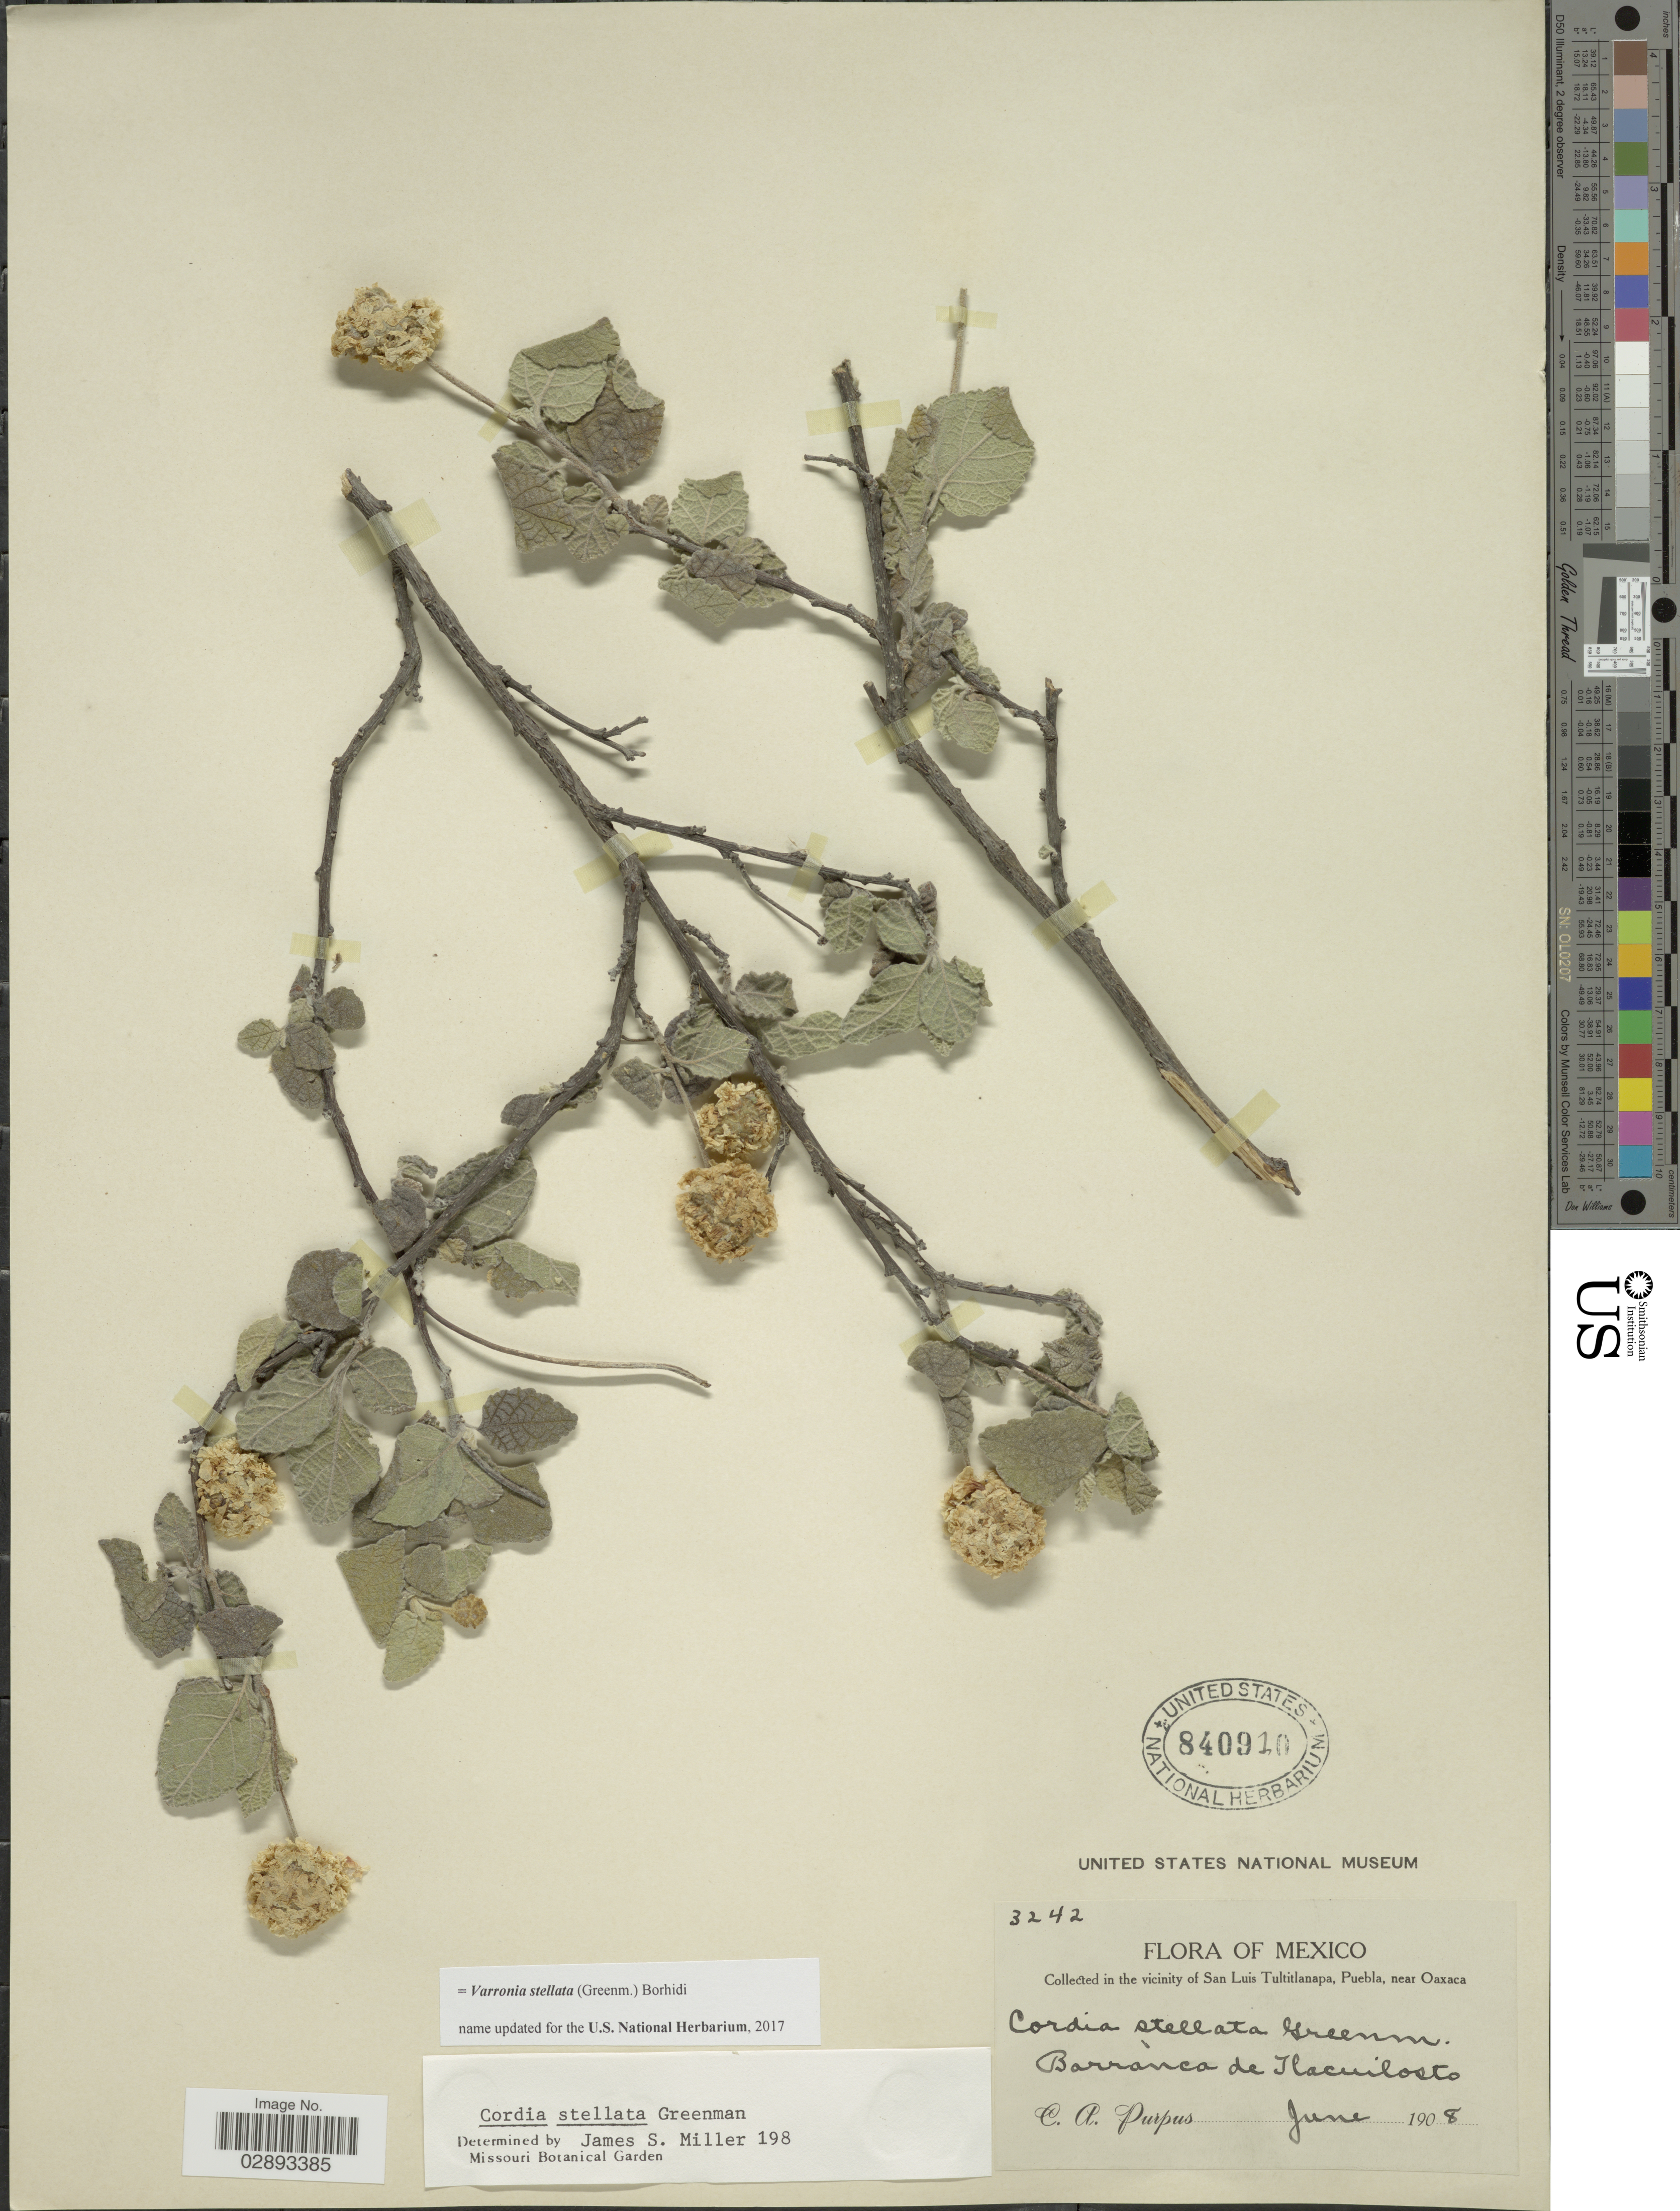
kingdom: Plantae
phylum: Tracheophyta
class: Magnoliopsida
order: Boraginales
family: Cordiaceae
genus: Varronia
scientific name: Varronia stellata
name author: (Greenm.) Borhidi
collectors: C. A. Purpus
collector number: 3242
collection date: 1908-06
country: Mexico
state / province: Puebla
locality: In the vicinity of San Luis Tiltitlanapa, Puebla, near Oaxaca, Barranca de Ilacuilosto.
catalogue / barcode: US 840910